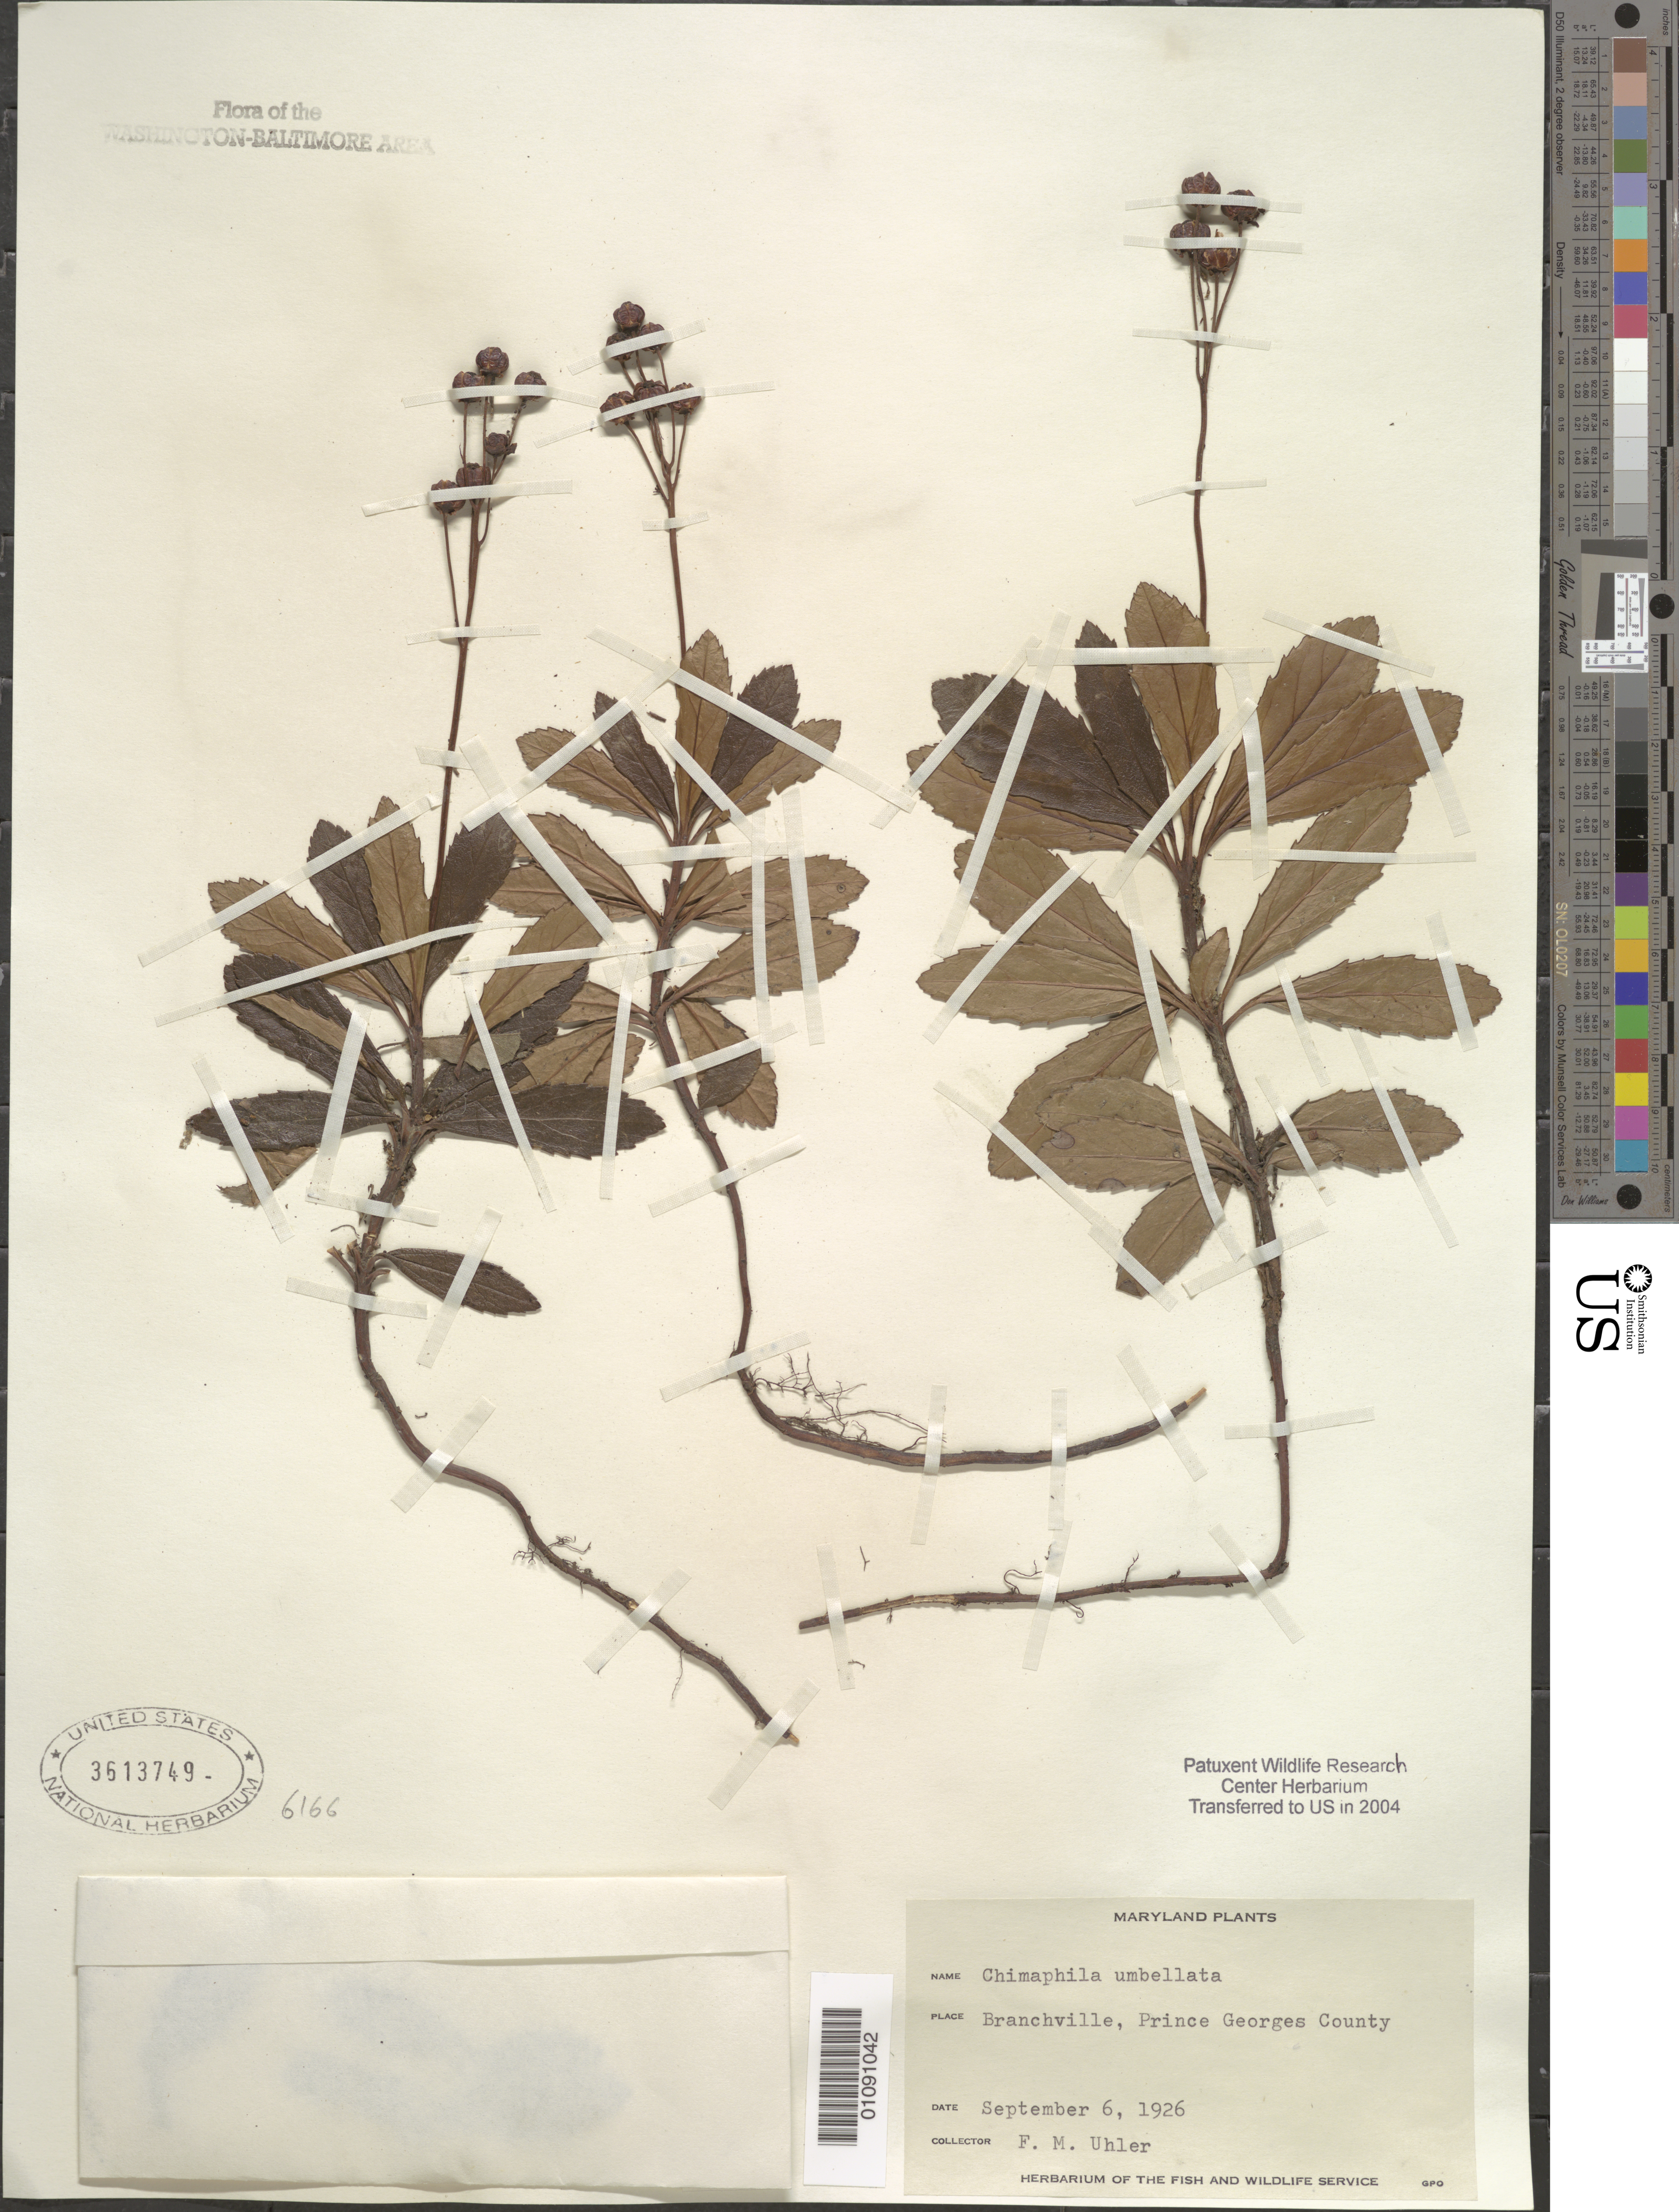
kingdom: Plantae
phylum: Tracheophyta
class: Magnoliopsida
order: Ericales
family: Ericaceae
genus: Chimaphila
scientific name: Chimaphila umbellata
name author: (L.) W.P.C. Barton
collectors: F. M. Uhler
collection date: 1926-09-06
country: United States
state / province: Maryland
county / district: Prince George's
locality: Branchville.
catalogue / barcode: US 3613749